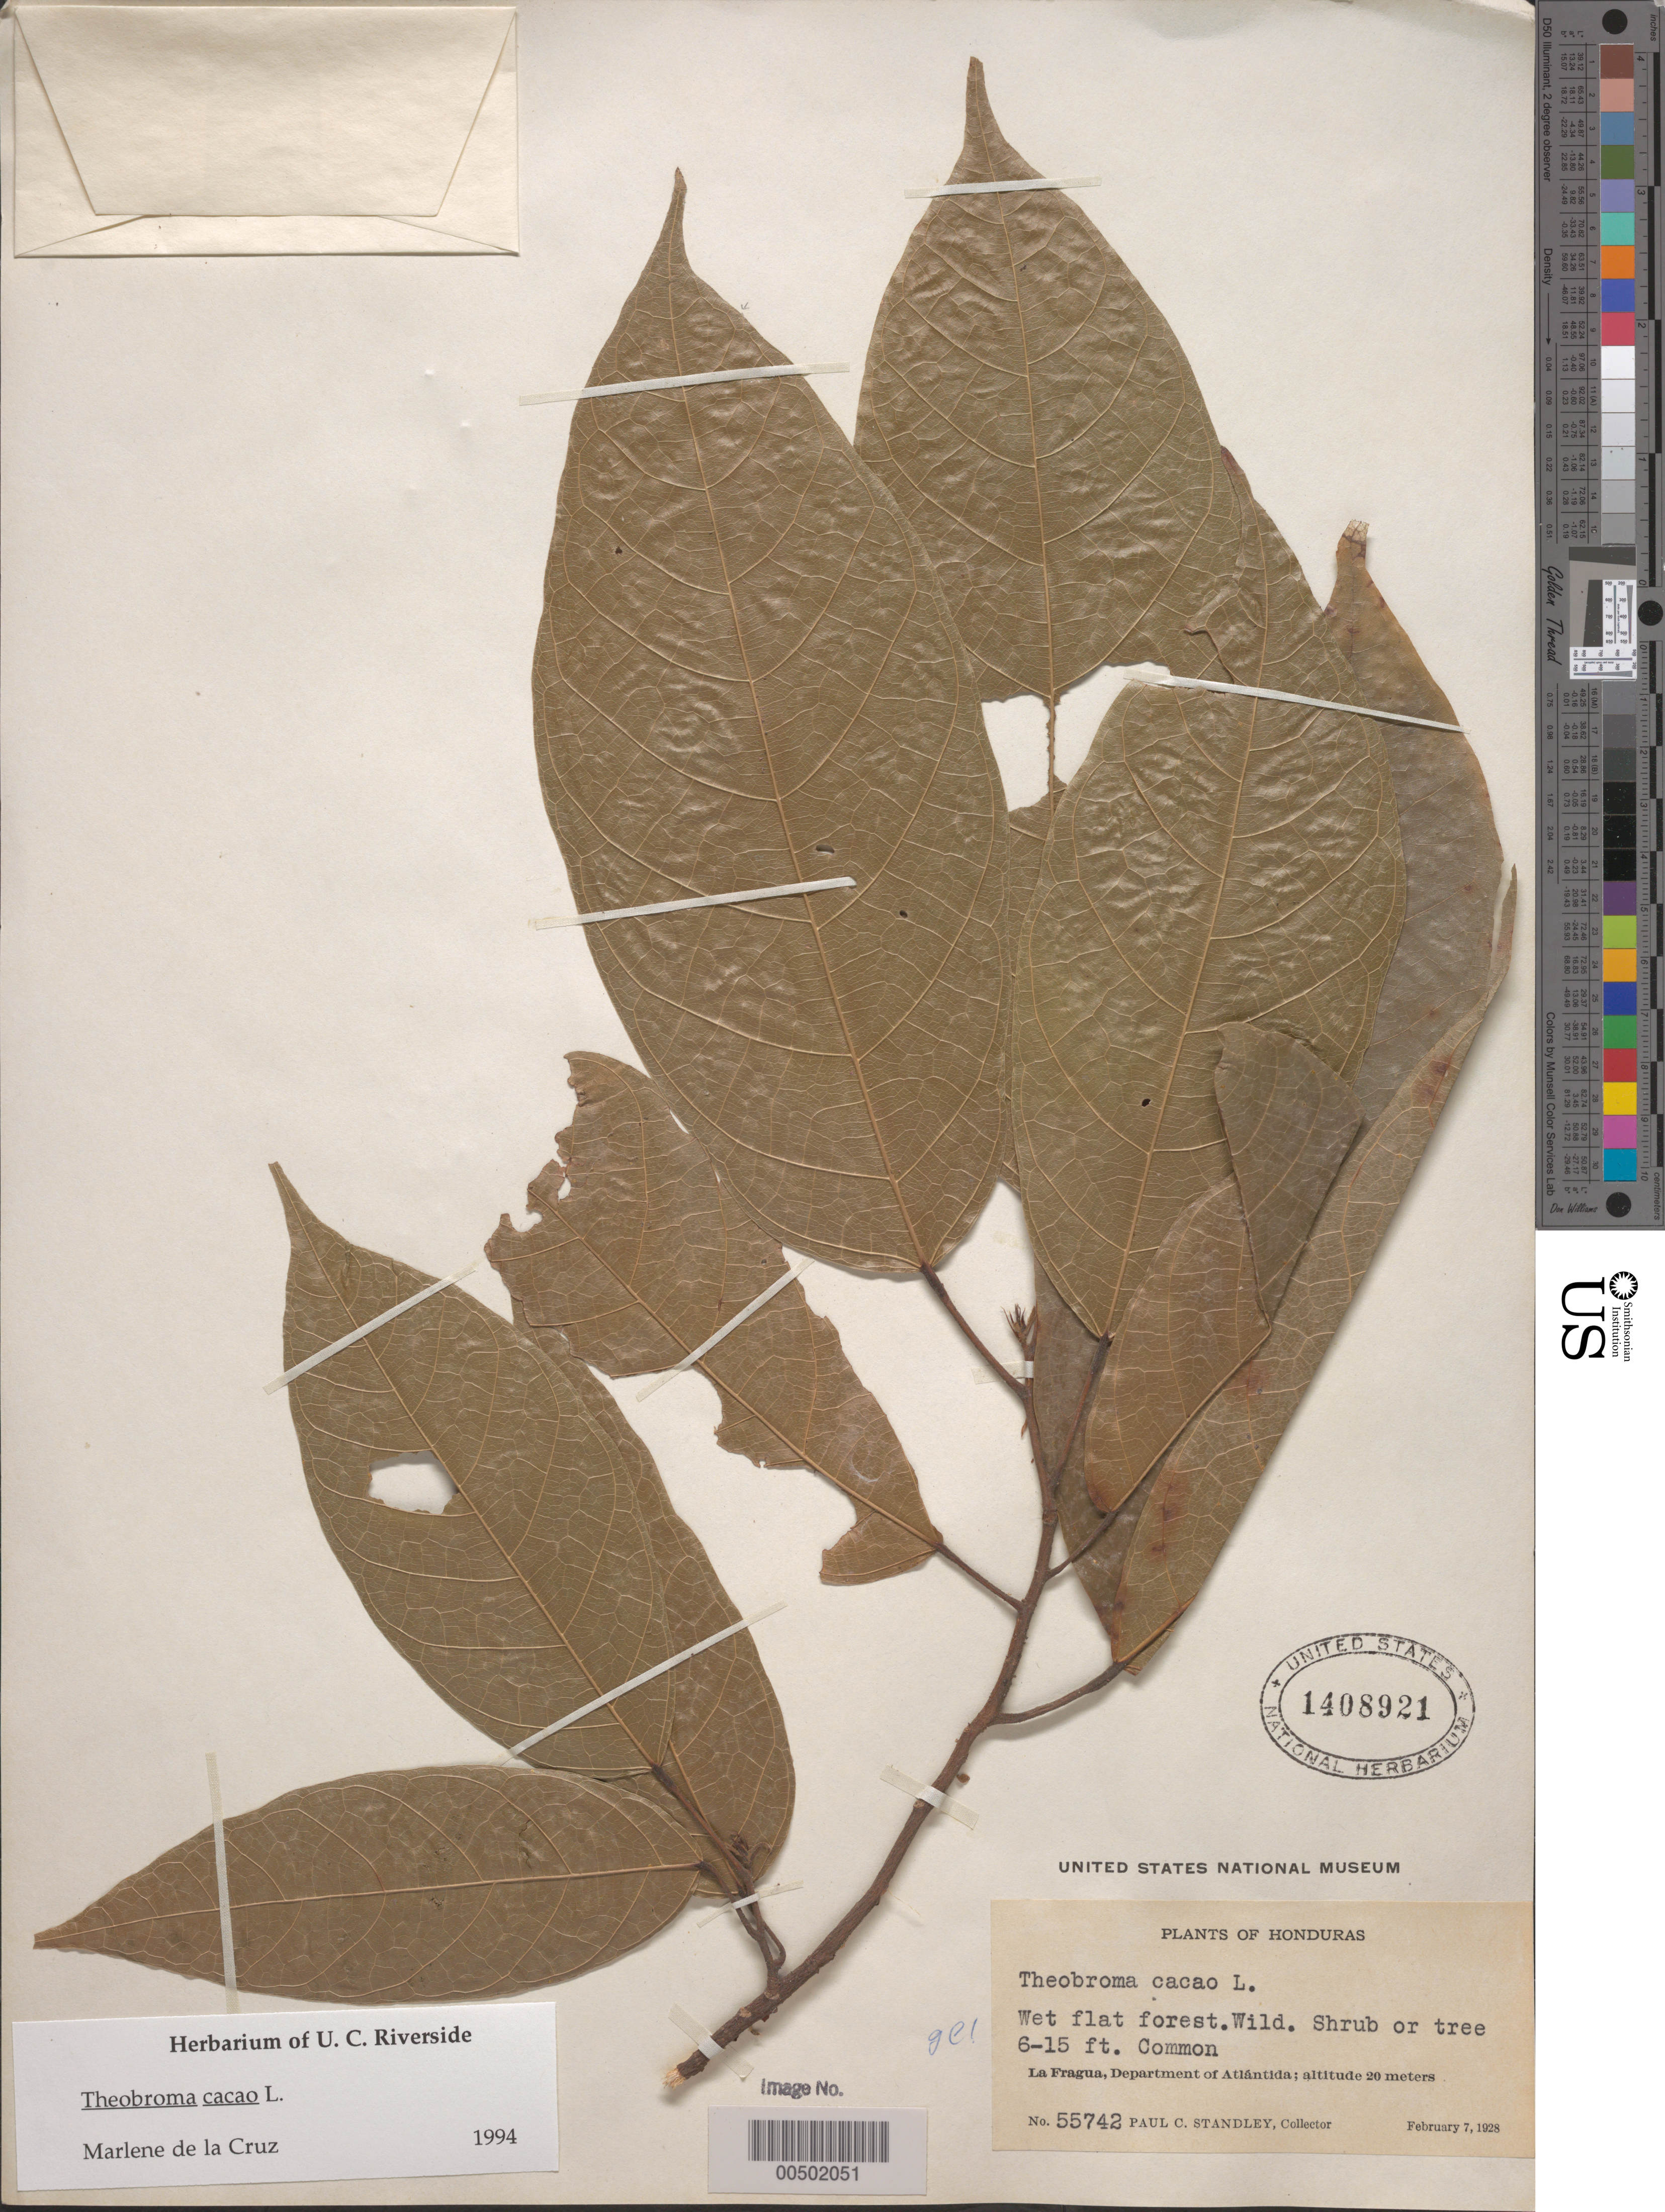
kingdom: Plantae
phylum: Tracheophyta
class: Magnoliopsida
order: Malvales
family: Malvaceae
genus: Theobroma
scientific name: Theobroma cacao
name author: L.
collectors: P. C. Standley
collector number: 55742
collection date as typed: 07 Feb 1928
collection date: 1928-02-07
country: Honduras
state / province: Atlántida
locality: La Fragua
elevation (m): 20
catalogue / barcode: US 1408921